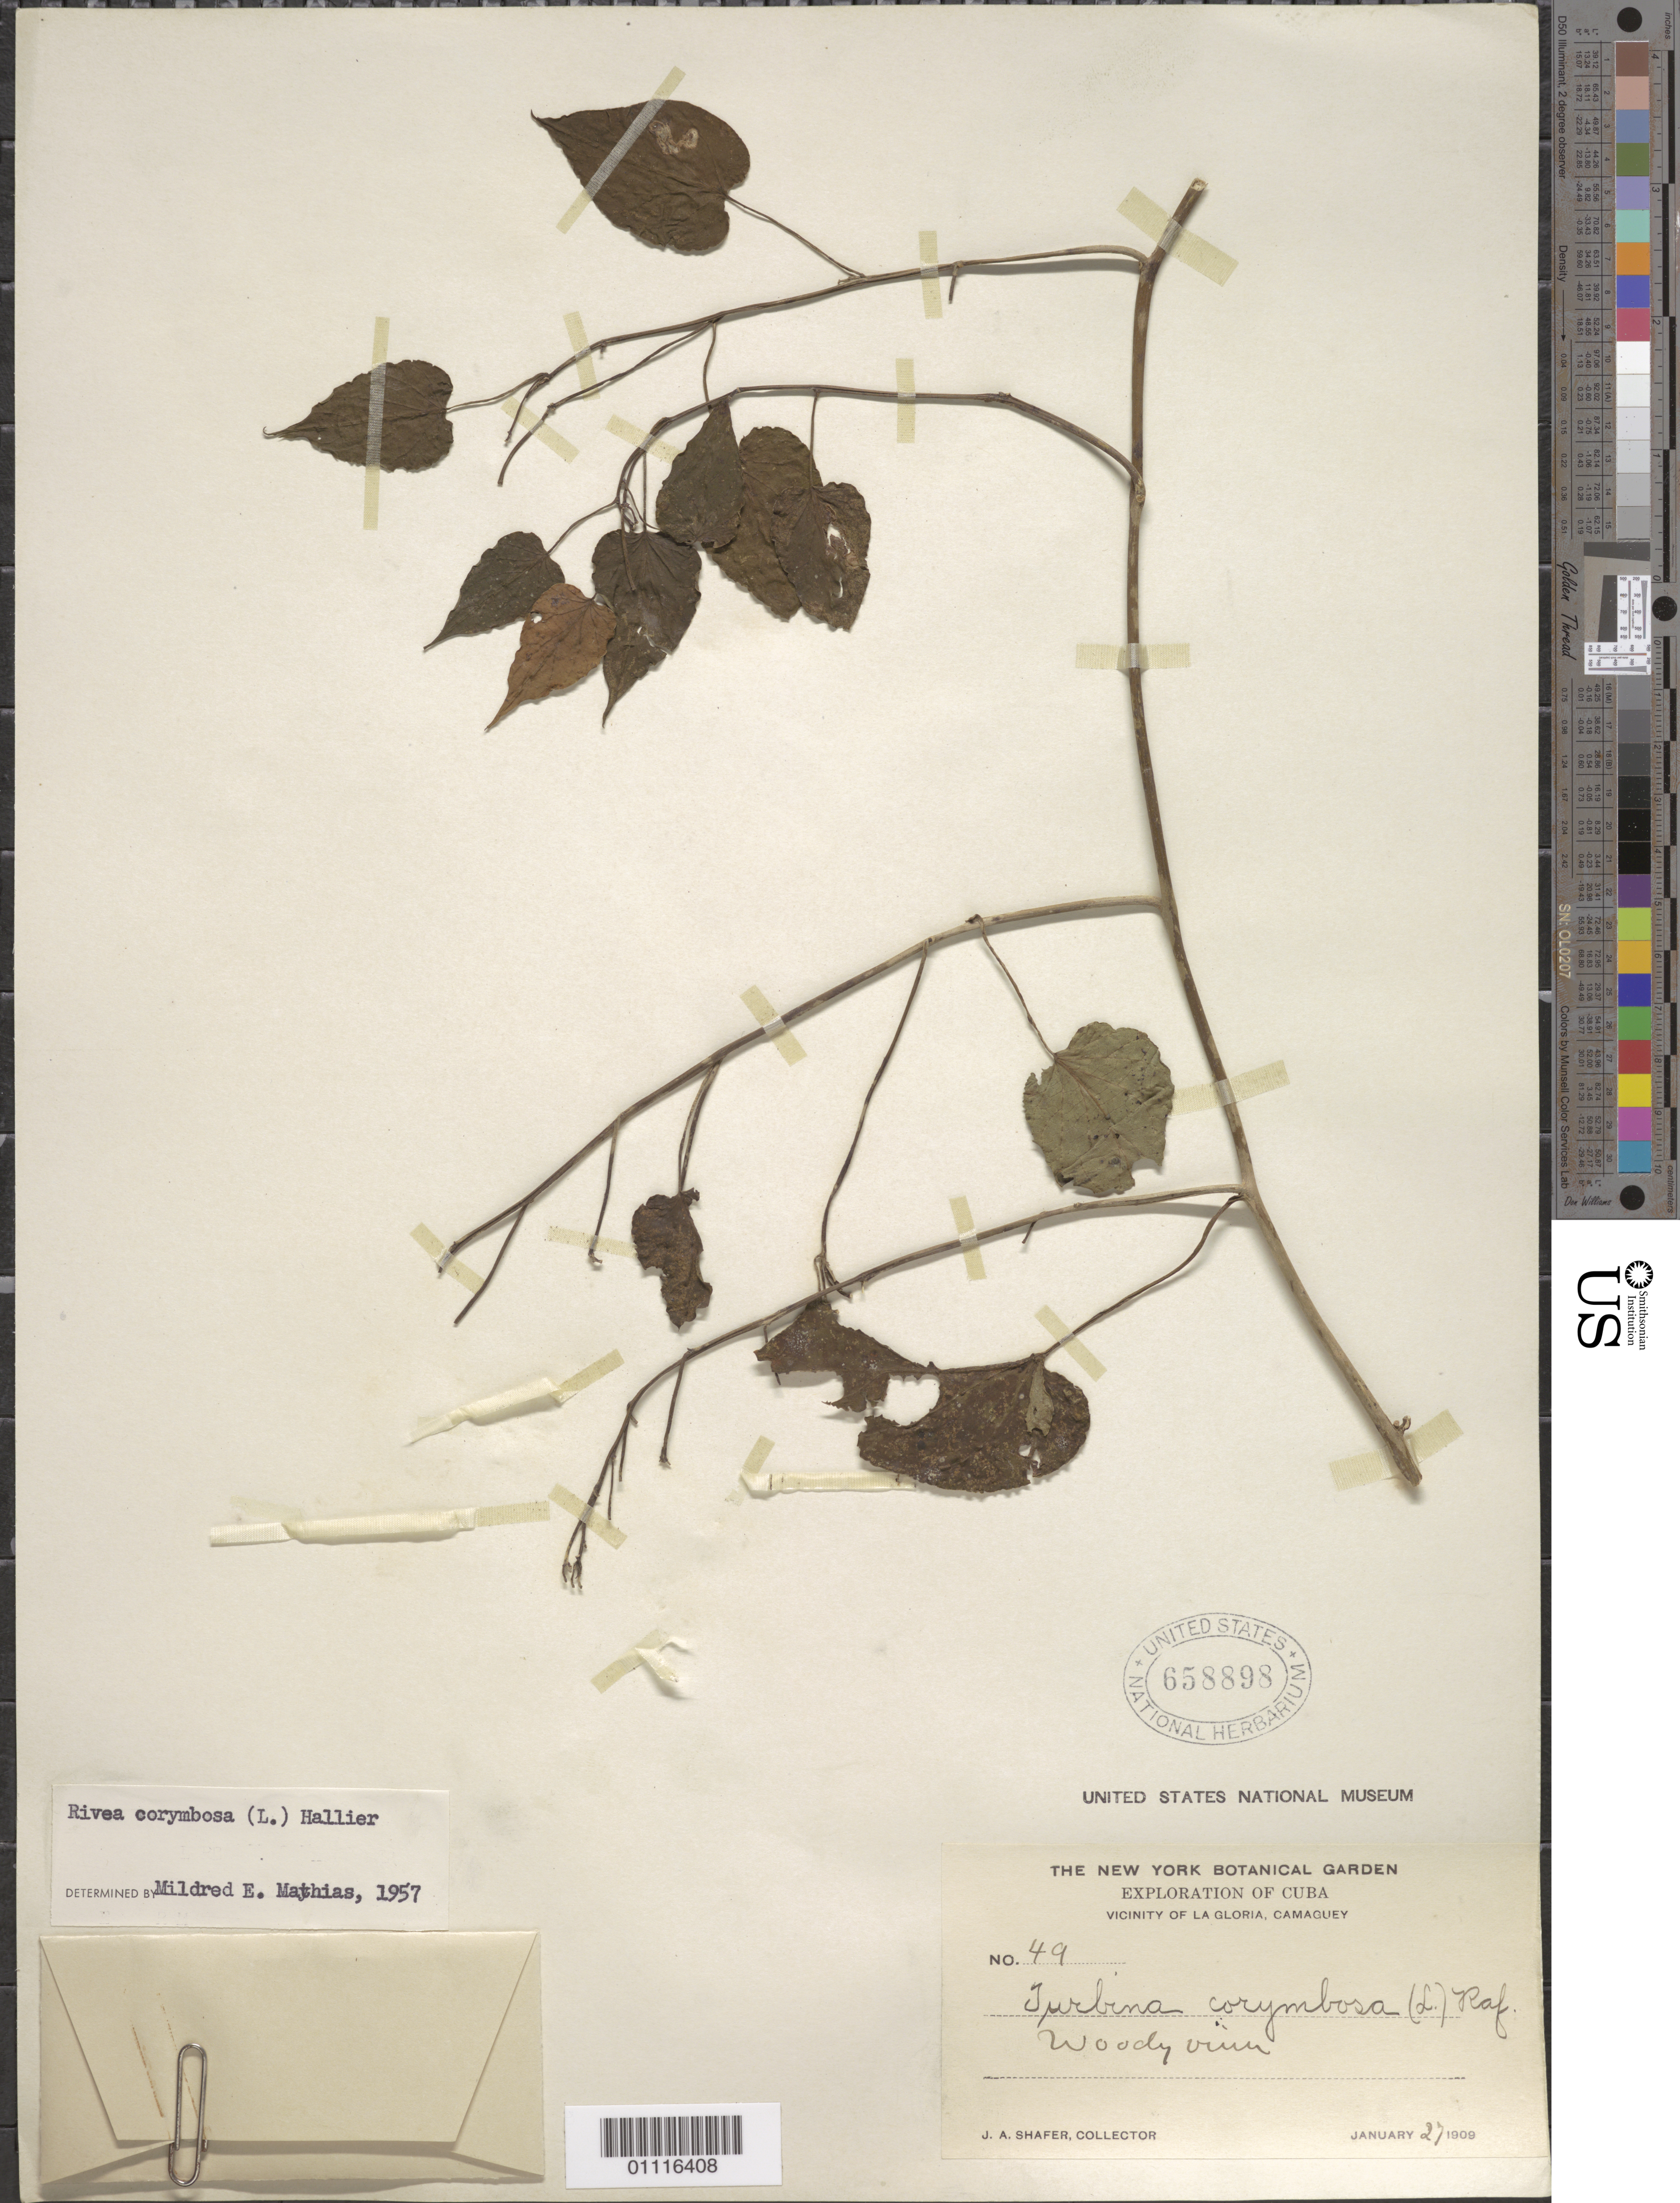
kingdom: Plantae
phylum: Tracheophyta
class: Magnoliopsida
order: Solanales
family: Convolvulaceae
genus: Turbina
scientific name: Turbina corymbosa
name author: (L.) Raf.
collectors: J. A. Shafer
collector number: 49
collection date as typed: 27 Jan 1909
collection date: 1909-01-27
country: Cuba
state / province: Camagüey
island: Cuba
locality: Vicinity of La Gloria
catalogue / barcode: US 658898